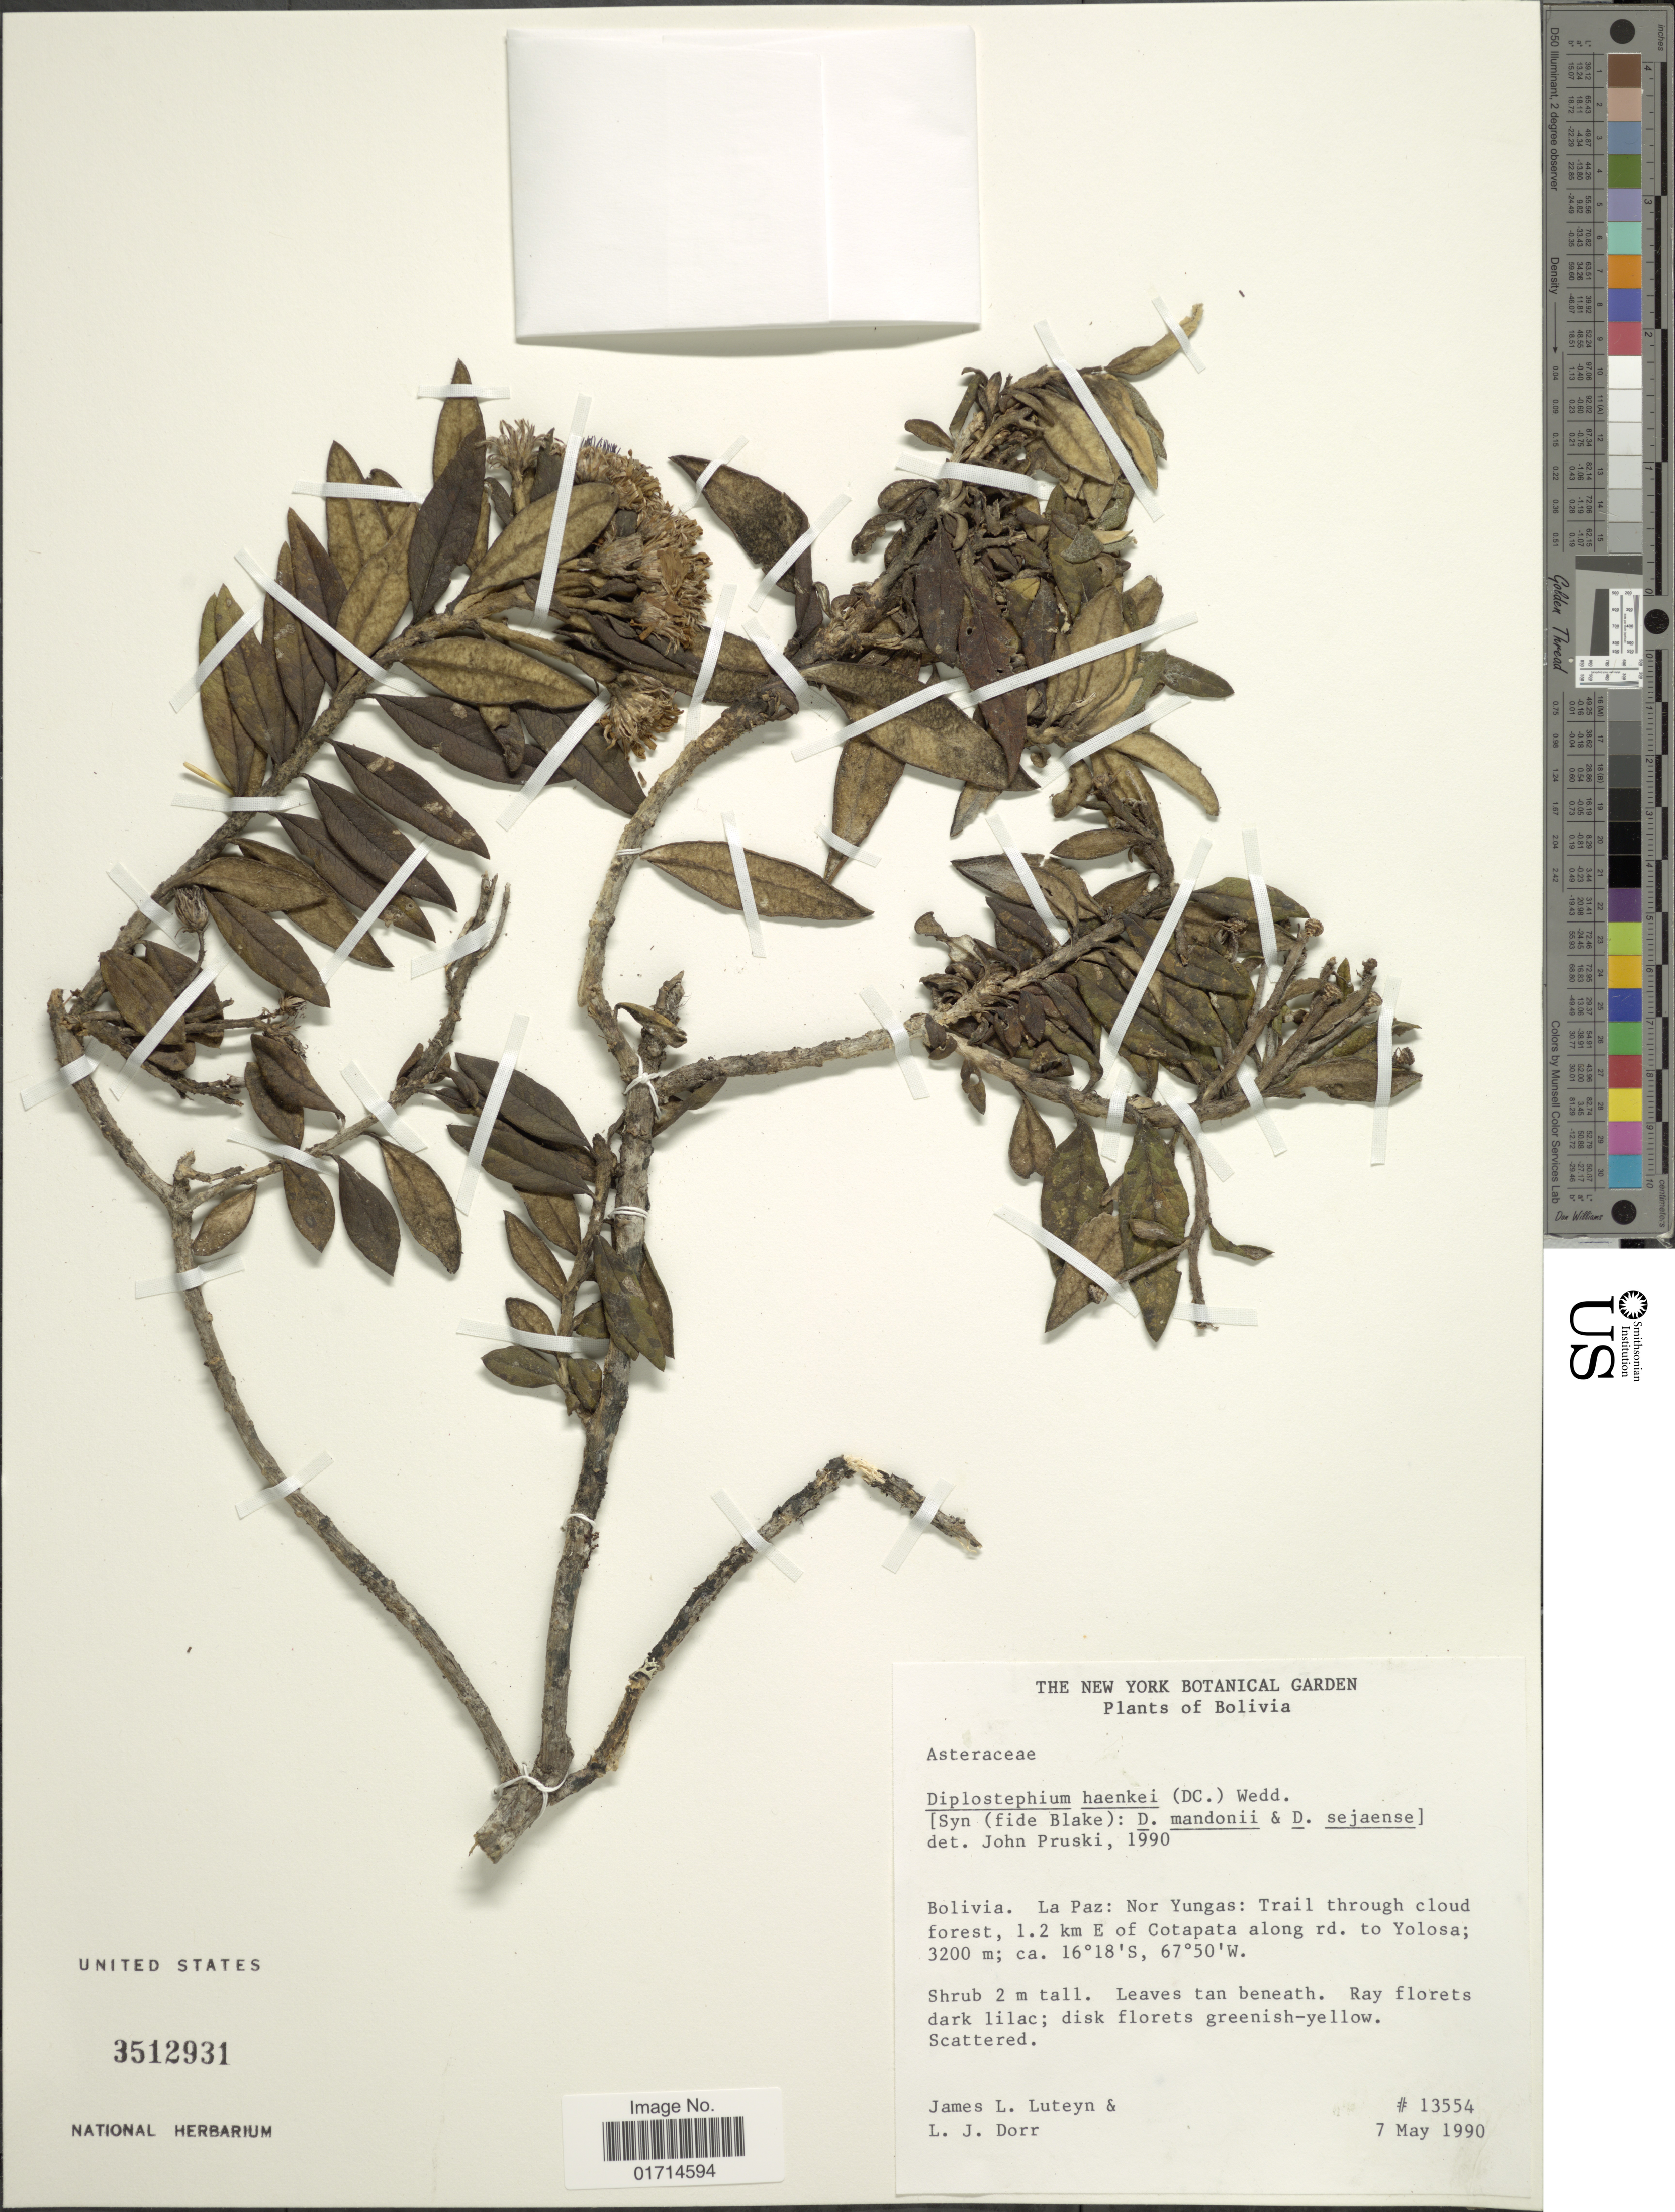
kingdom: Plantae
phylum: Tracheophyta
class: Magnoliopsida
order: Asterales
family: Asteraceae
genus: Diplostephium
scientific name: Diplostephium haenkei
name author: (DC.) Wedd.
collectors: J. L. Luteyn & L. J. Dorr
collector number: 13554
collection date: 1990-05-07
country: Bolivia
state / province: La Paz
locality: Nor Yungas: Trail through cloud forest, 1.2 km E of Cotapata along rd. to Yolosa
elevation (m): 3200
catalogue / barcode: US 3512931